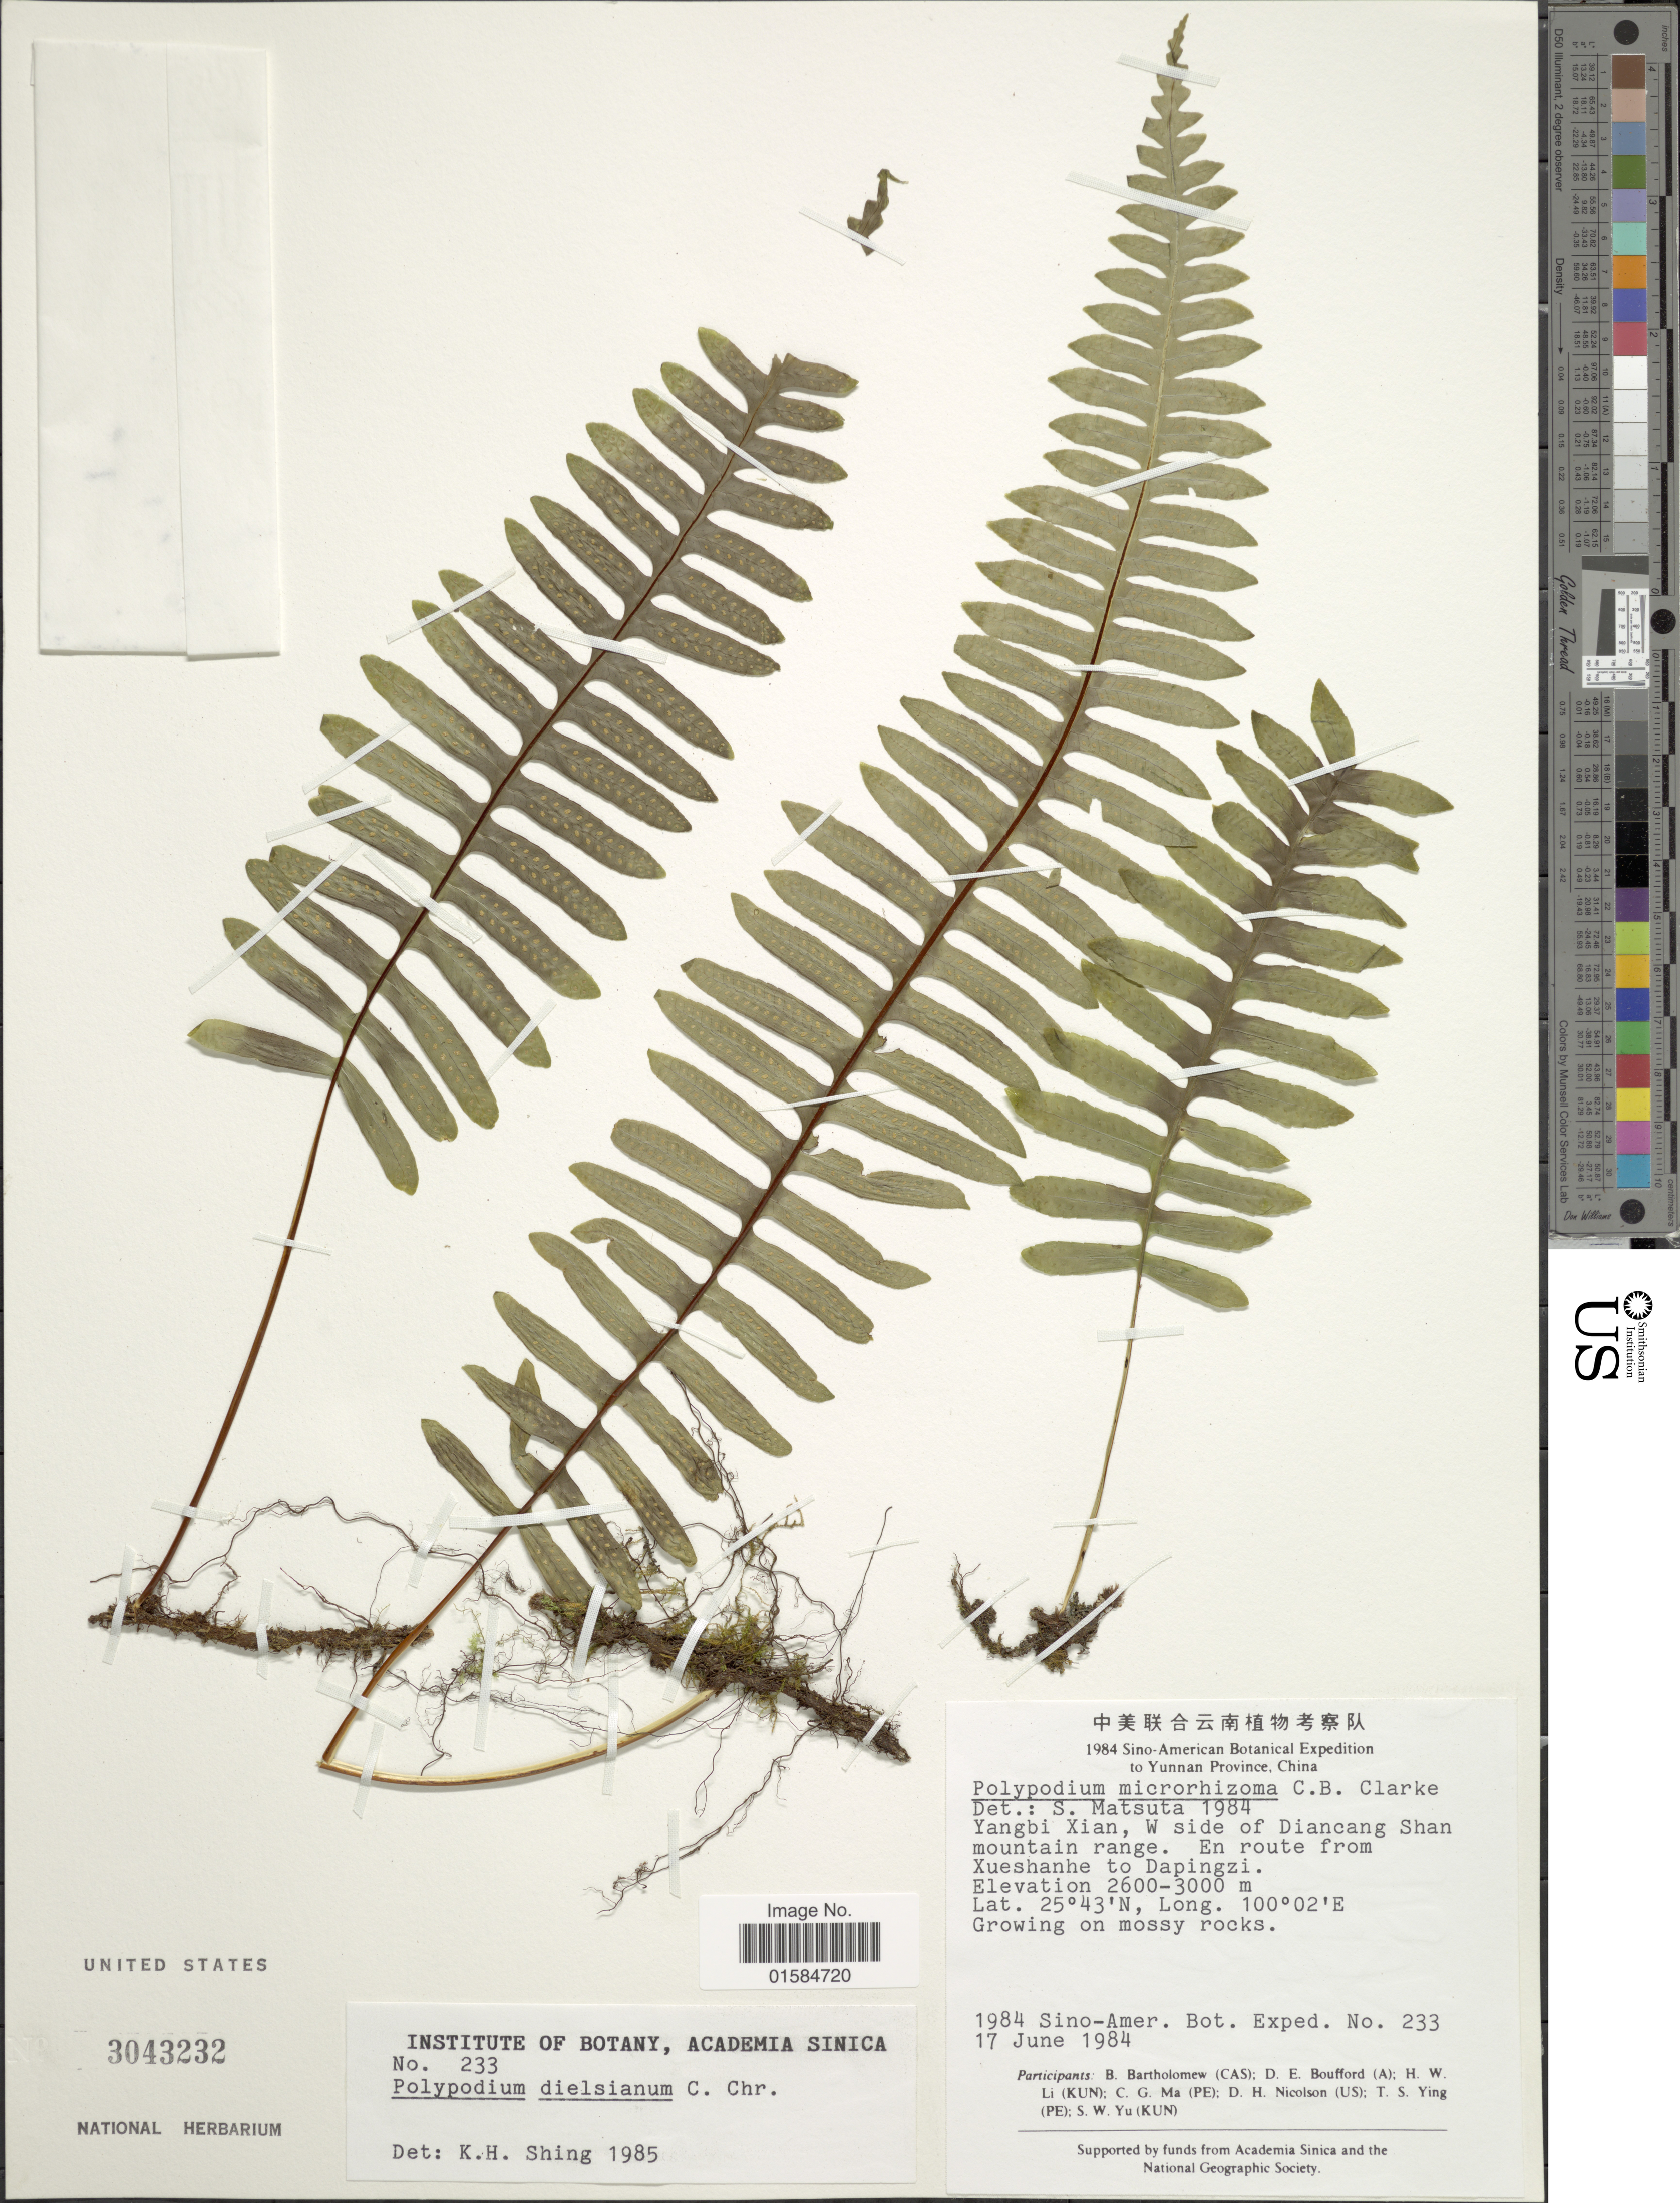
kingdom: Plantae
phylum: Tracheophyta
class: Polypodiopsida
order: Polypodiales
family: Polypodiaceae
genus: Goniophlebium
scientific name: Goniophlebium dielsianum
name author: (C. Chr.) Rödl-Linder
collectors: Sino-Amer. Bot. Exped. 1984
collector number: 233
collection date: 1984-06-17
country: China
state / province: Yunnan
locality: Yunnan Province, Yangbi Xian, W side of Diancang Shan mountain range, en route from Xueshanhe to Dapingzi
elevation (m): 2600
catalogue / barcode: US 3043232